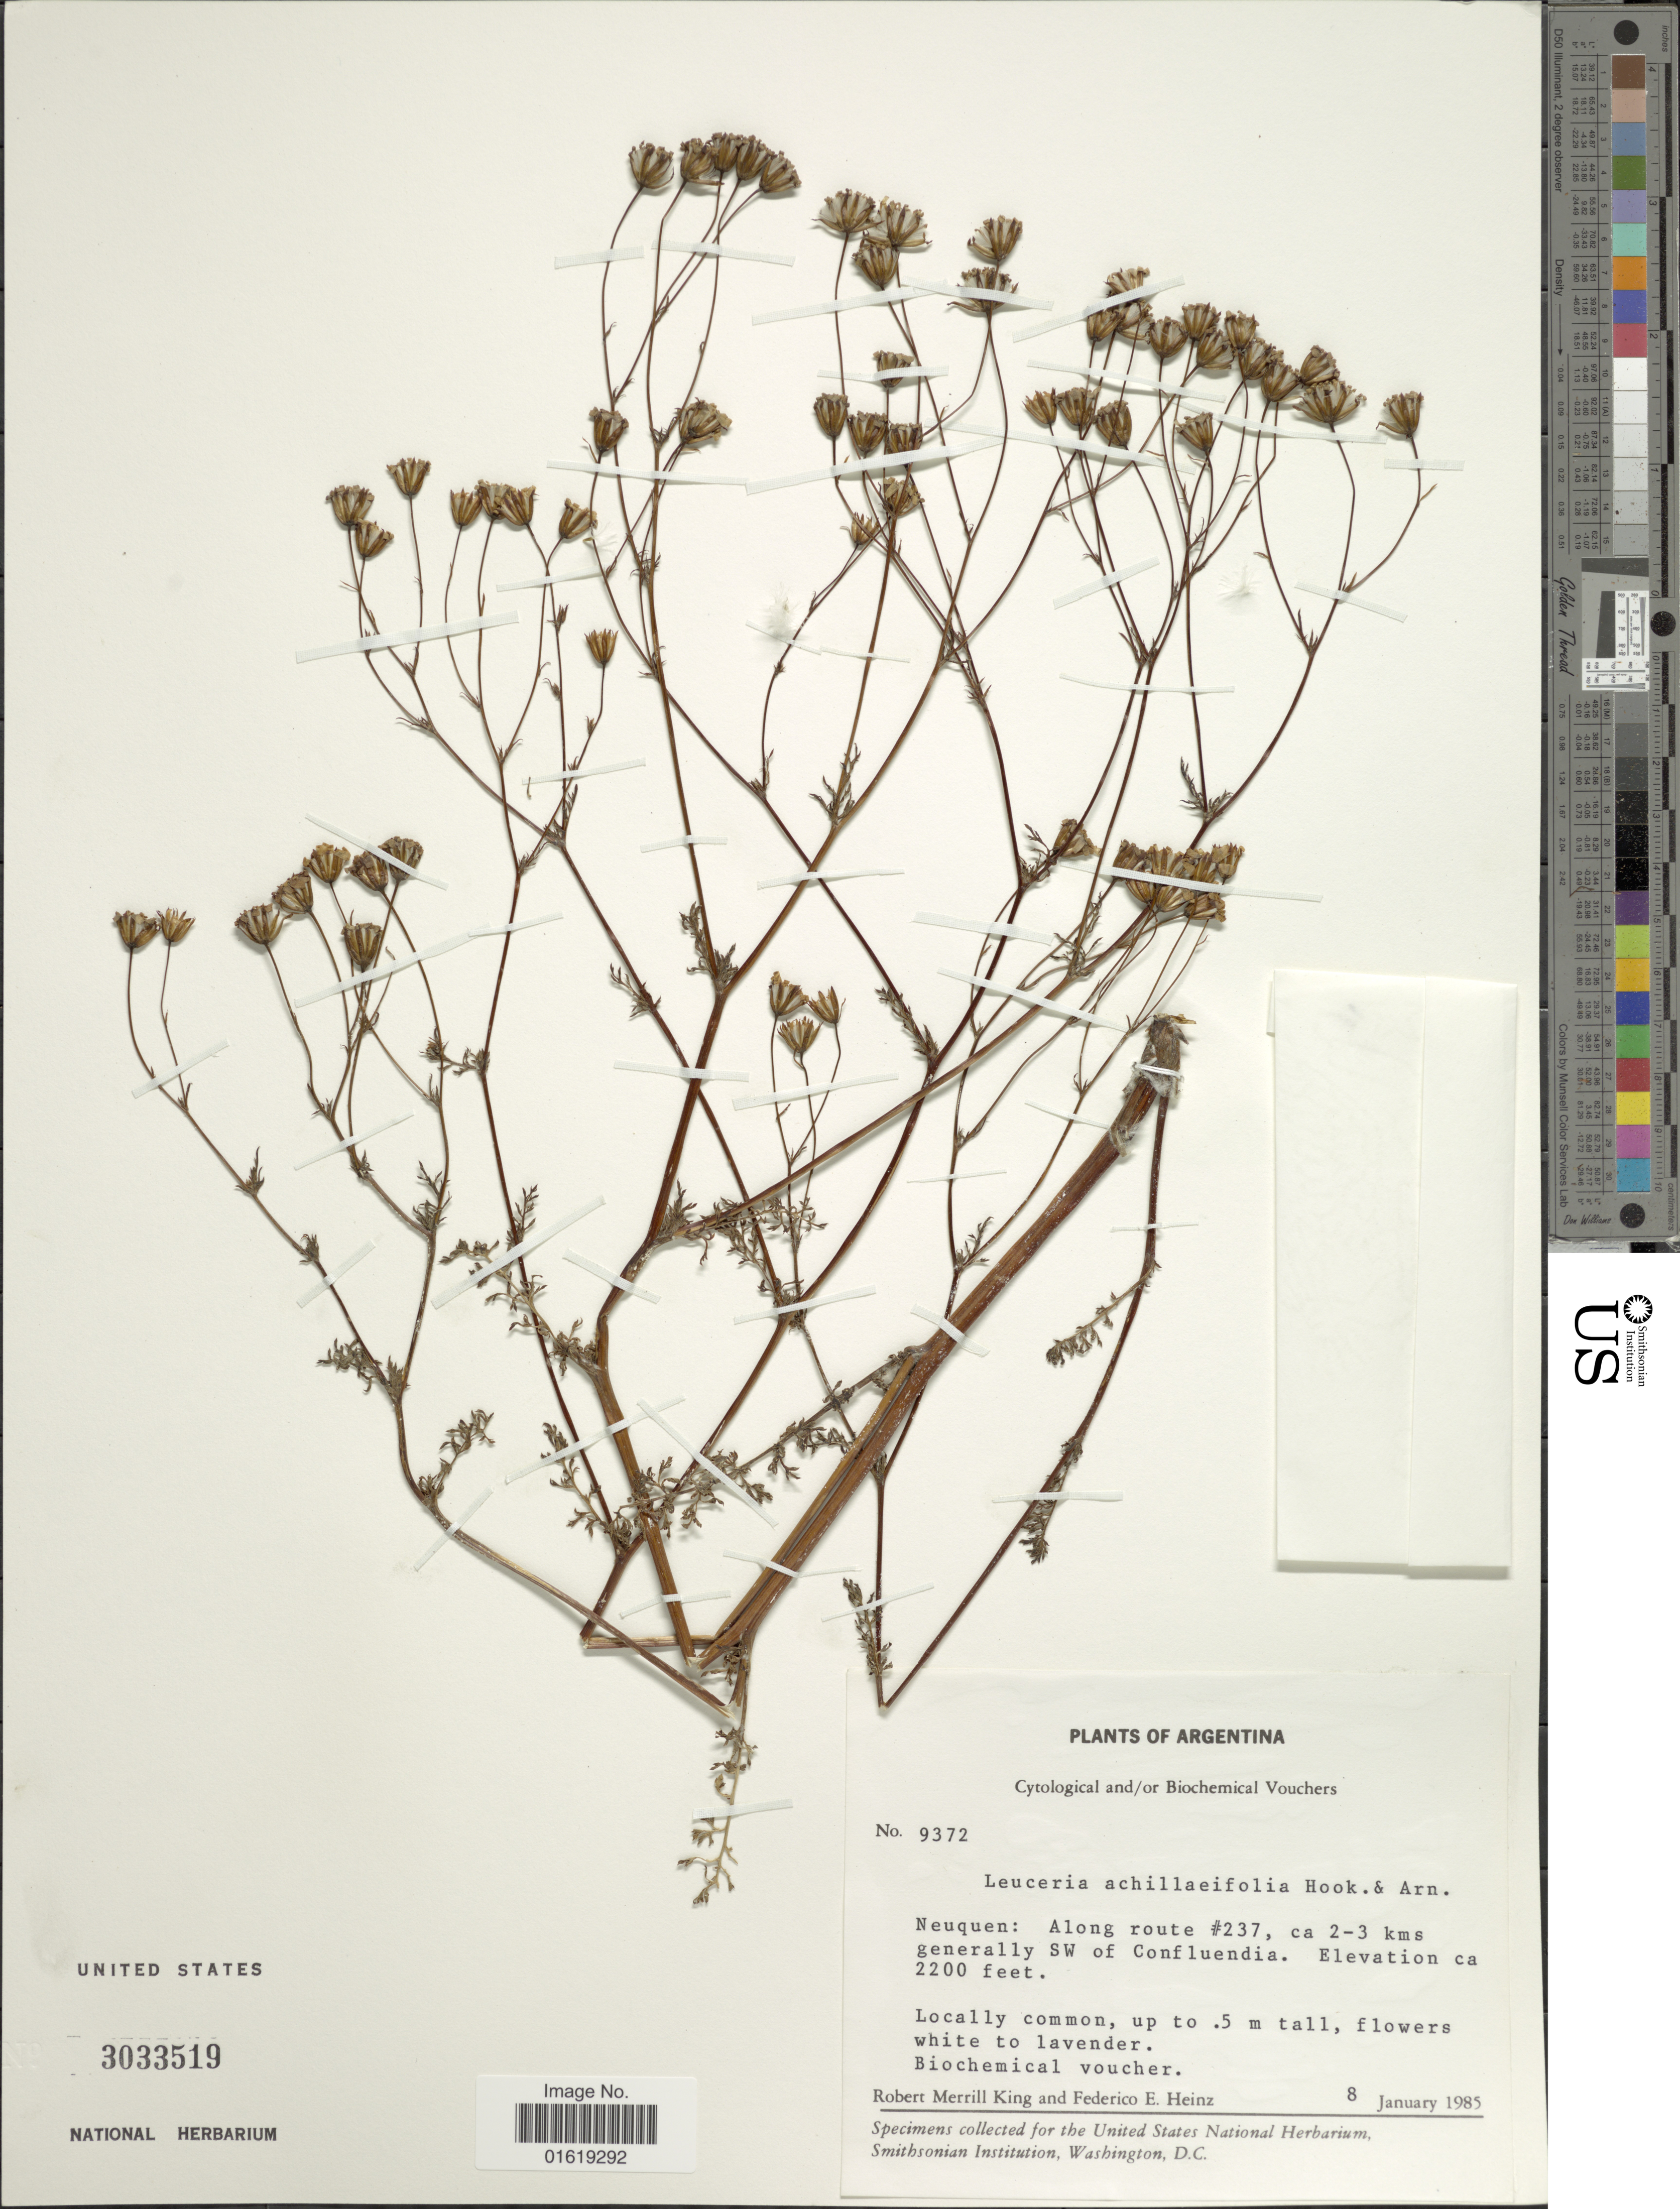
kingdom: Plantae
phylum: Tracheophyta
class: Magnoliopsida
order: Asterales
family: Asteraceae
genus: Leucheria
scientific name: Leucheria achillaeifolia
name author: Hook. & Arn.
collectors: R. M. King & F. Heinz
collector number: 9372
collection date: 1985-01-08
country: Argentina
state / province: Neuquen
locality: Neuquen: Along route #237, ca 2-3 kms generally SW of Confluendia.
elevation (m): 671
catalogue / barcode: US 3033519